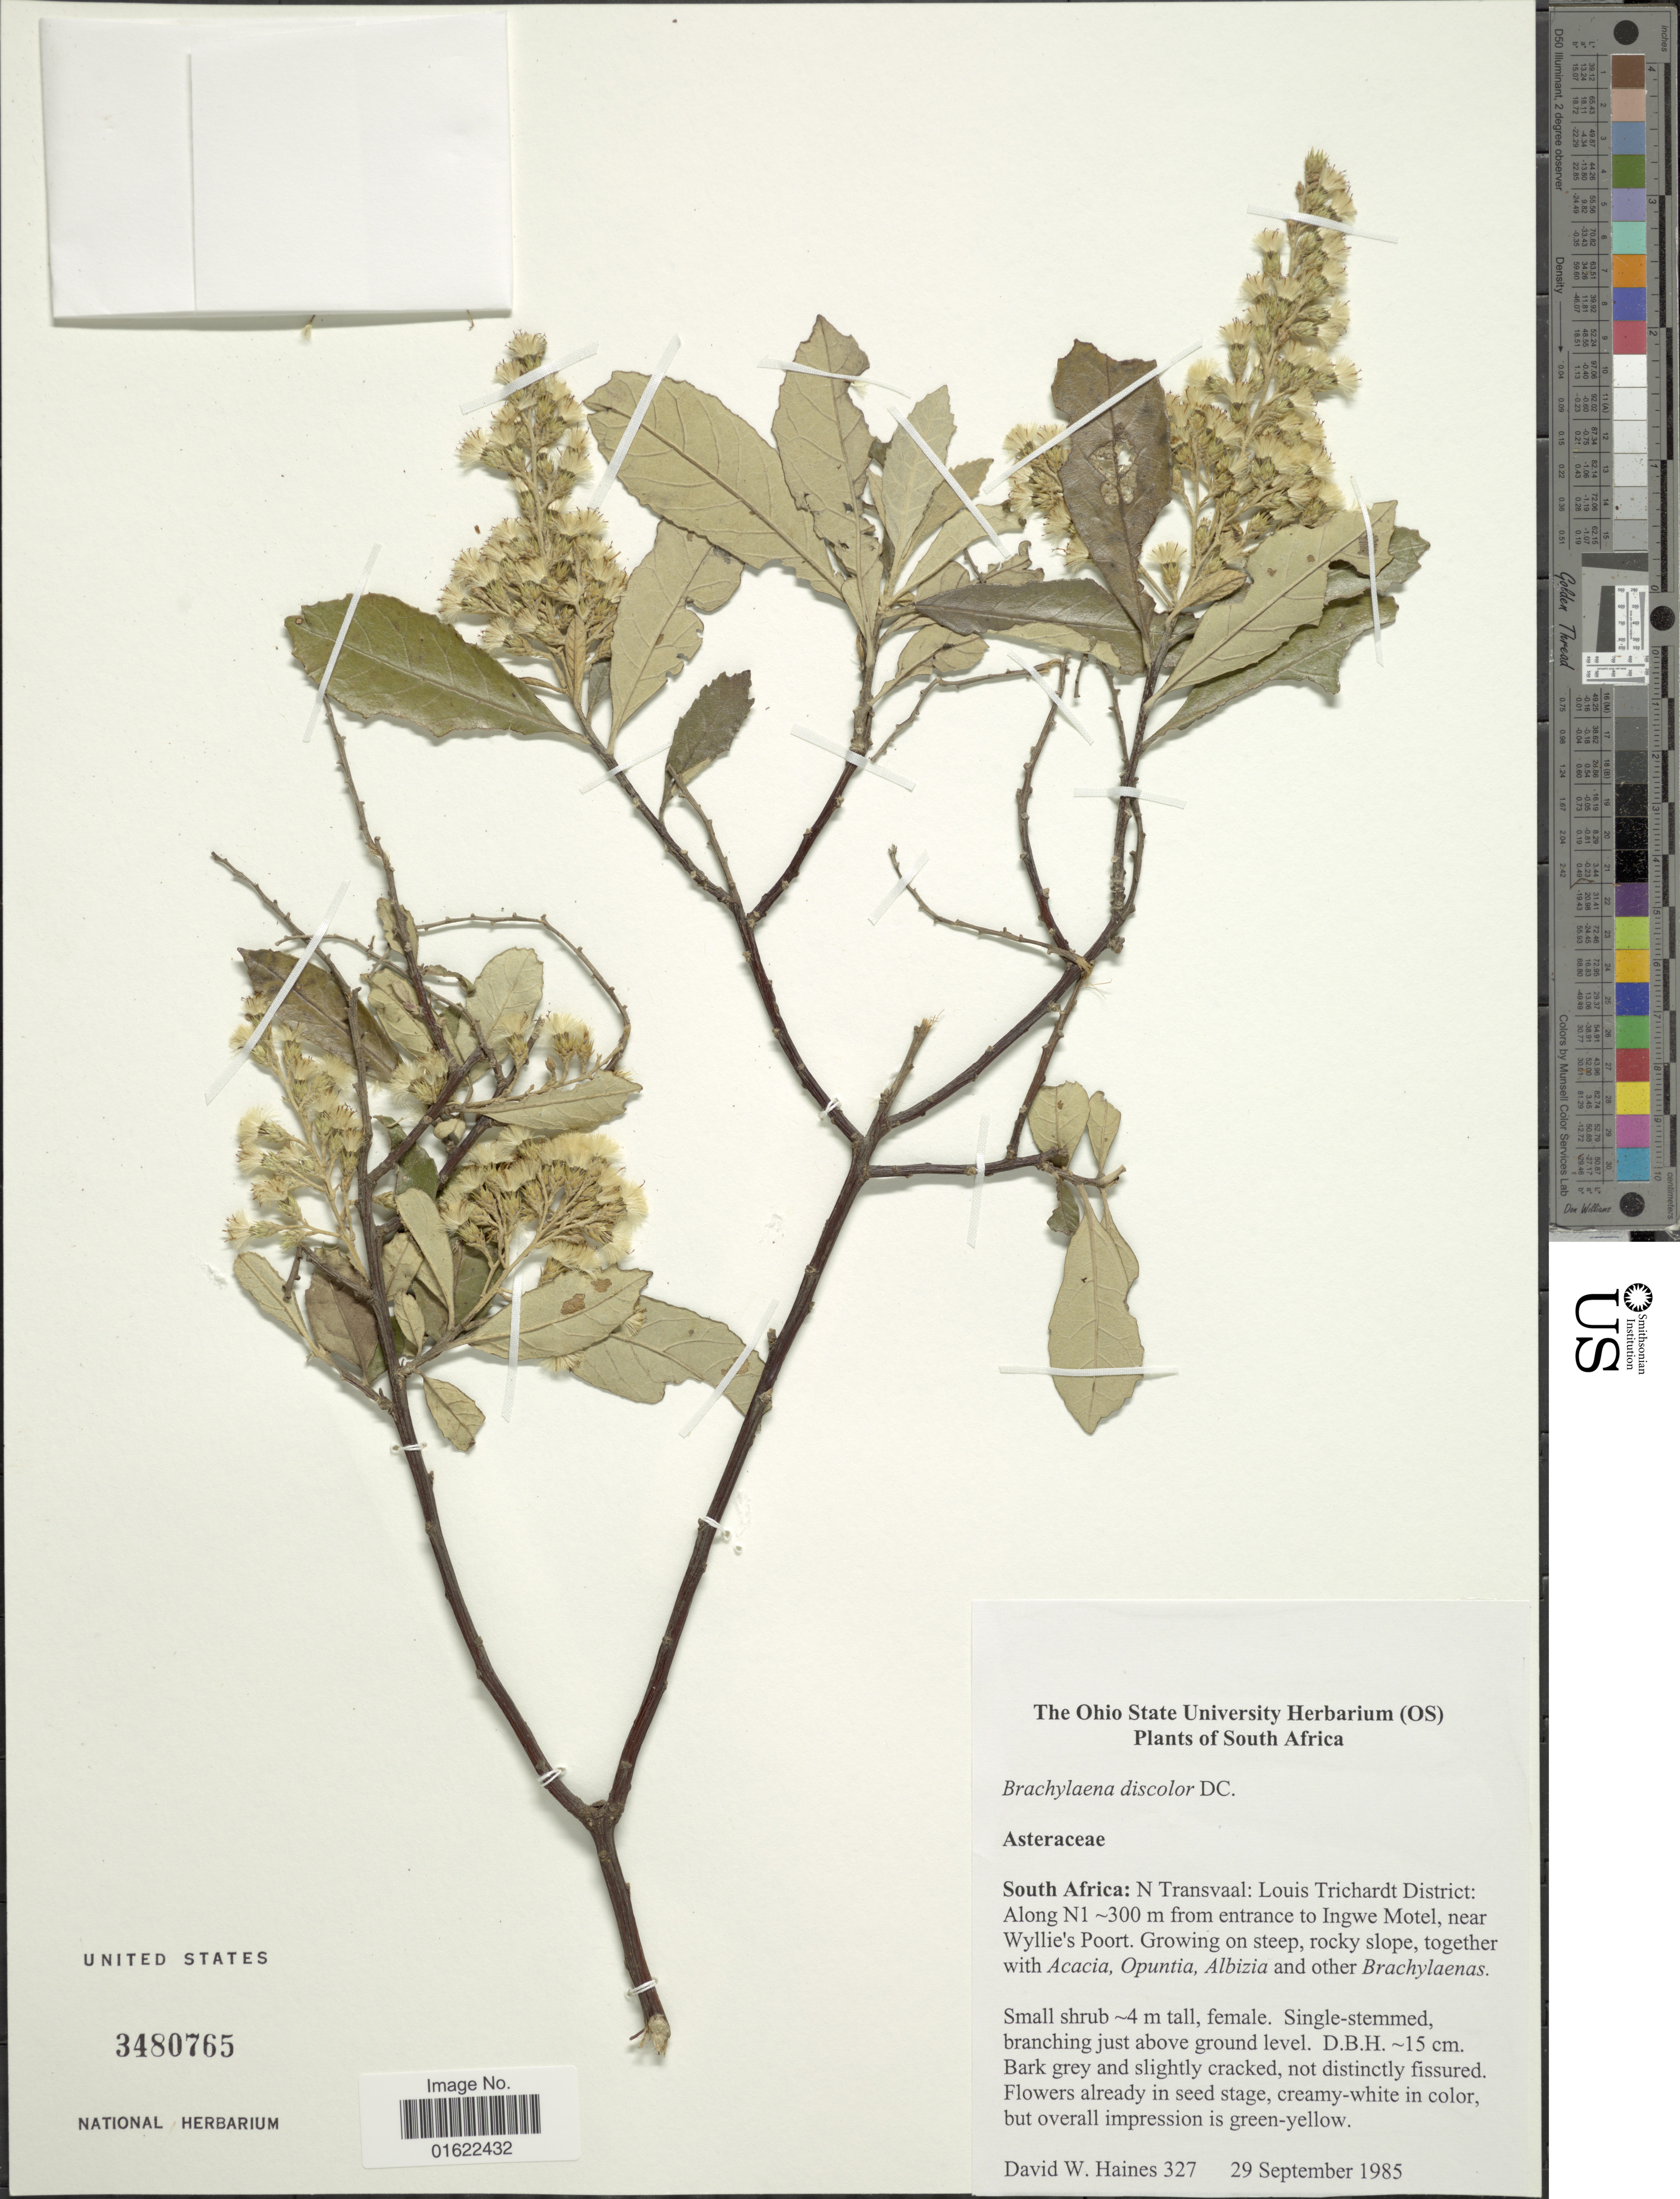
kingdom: Plantae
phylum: Tracheophyta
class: Magnoliopsida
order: Asterales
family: Asteraceae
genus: Brachylaena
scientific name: Brachylaena discolor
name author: DC.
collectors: D. Haines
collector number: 327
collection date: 1985-09-29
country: South Africa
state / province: Limpopo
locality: N Transvaal: Louis Trichardt District: Along N1, 300 m from entrance to Ingwe Motel, near Wyllie's Poort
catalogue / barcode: US 3480765